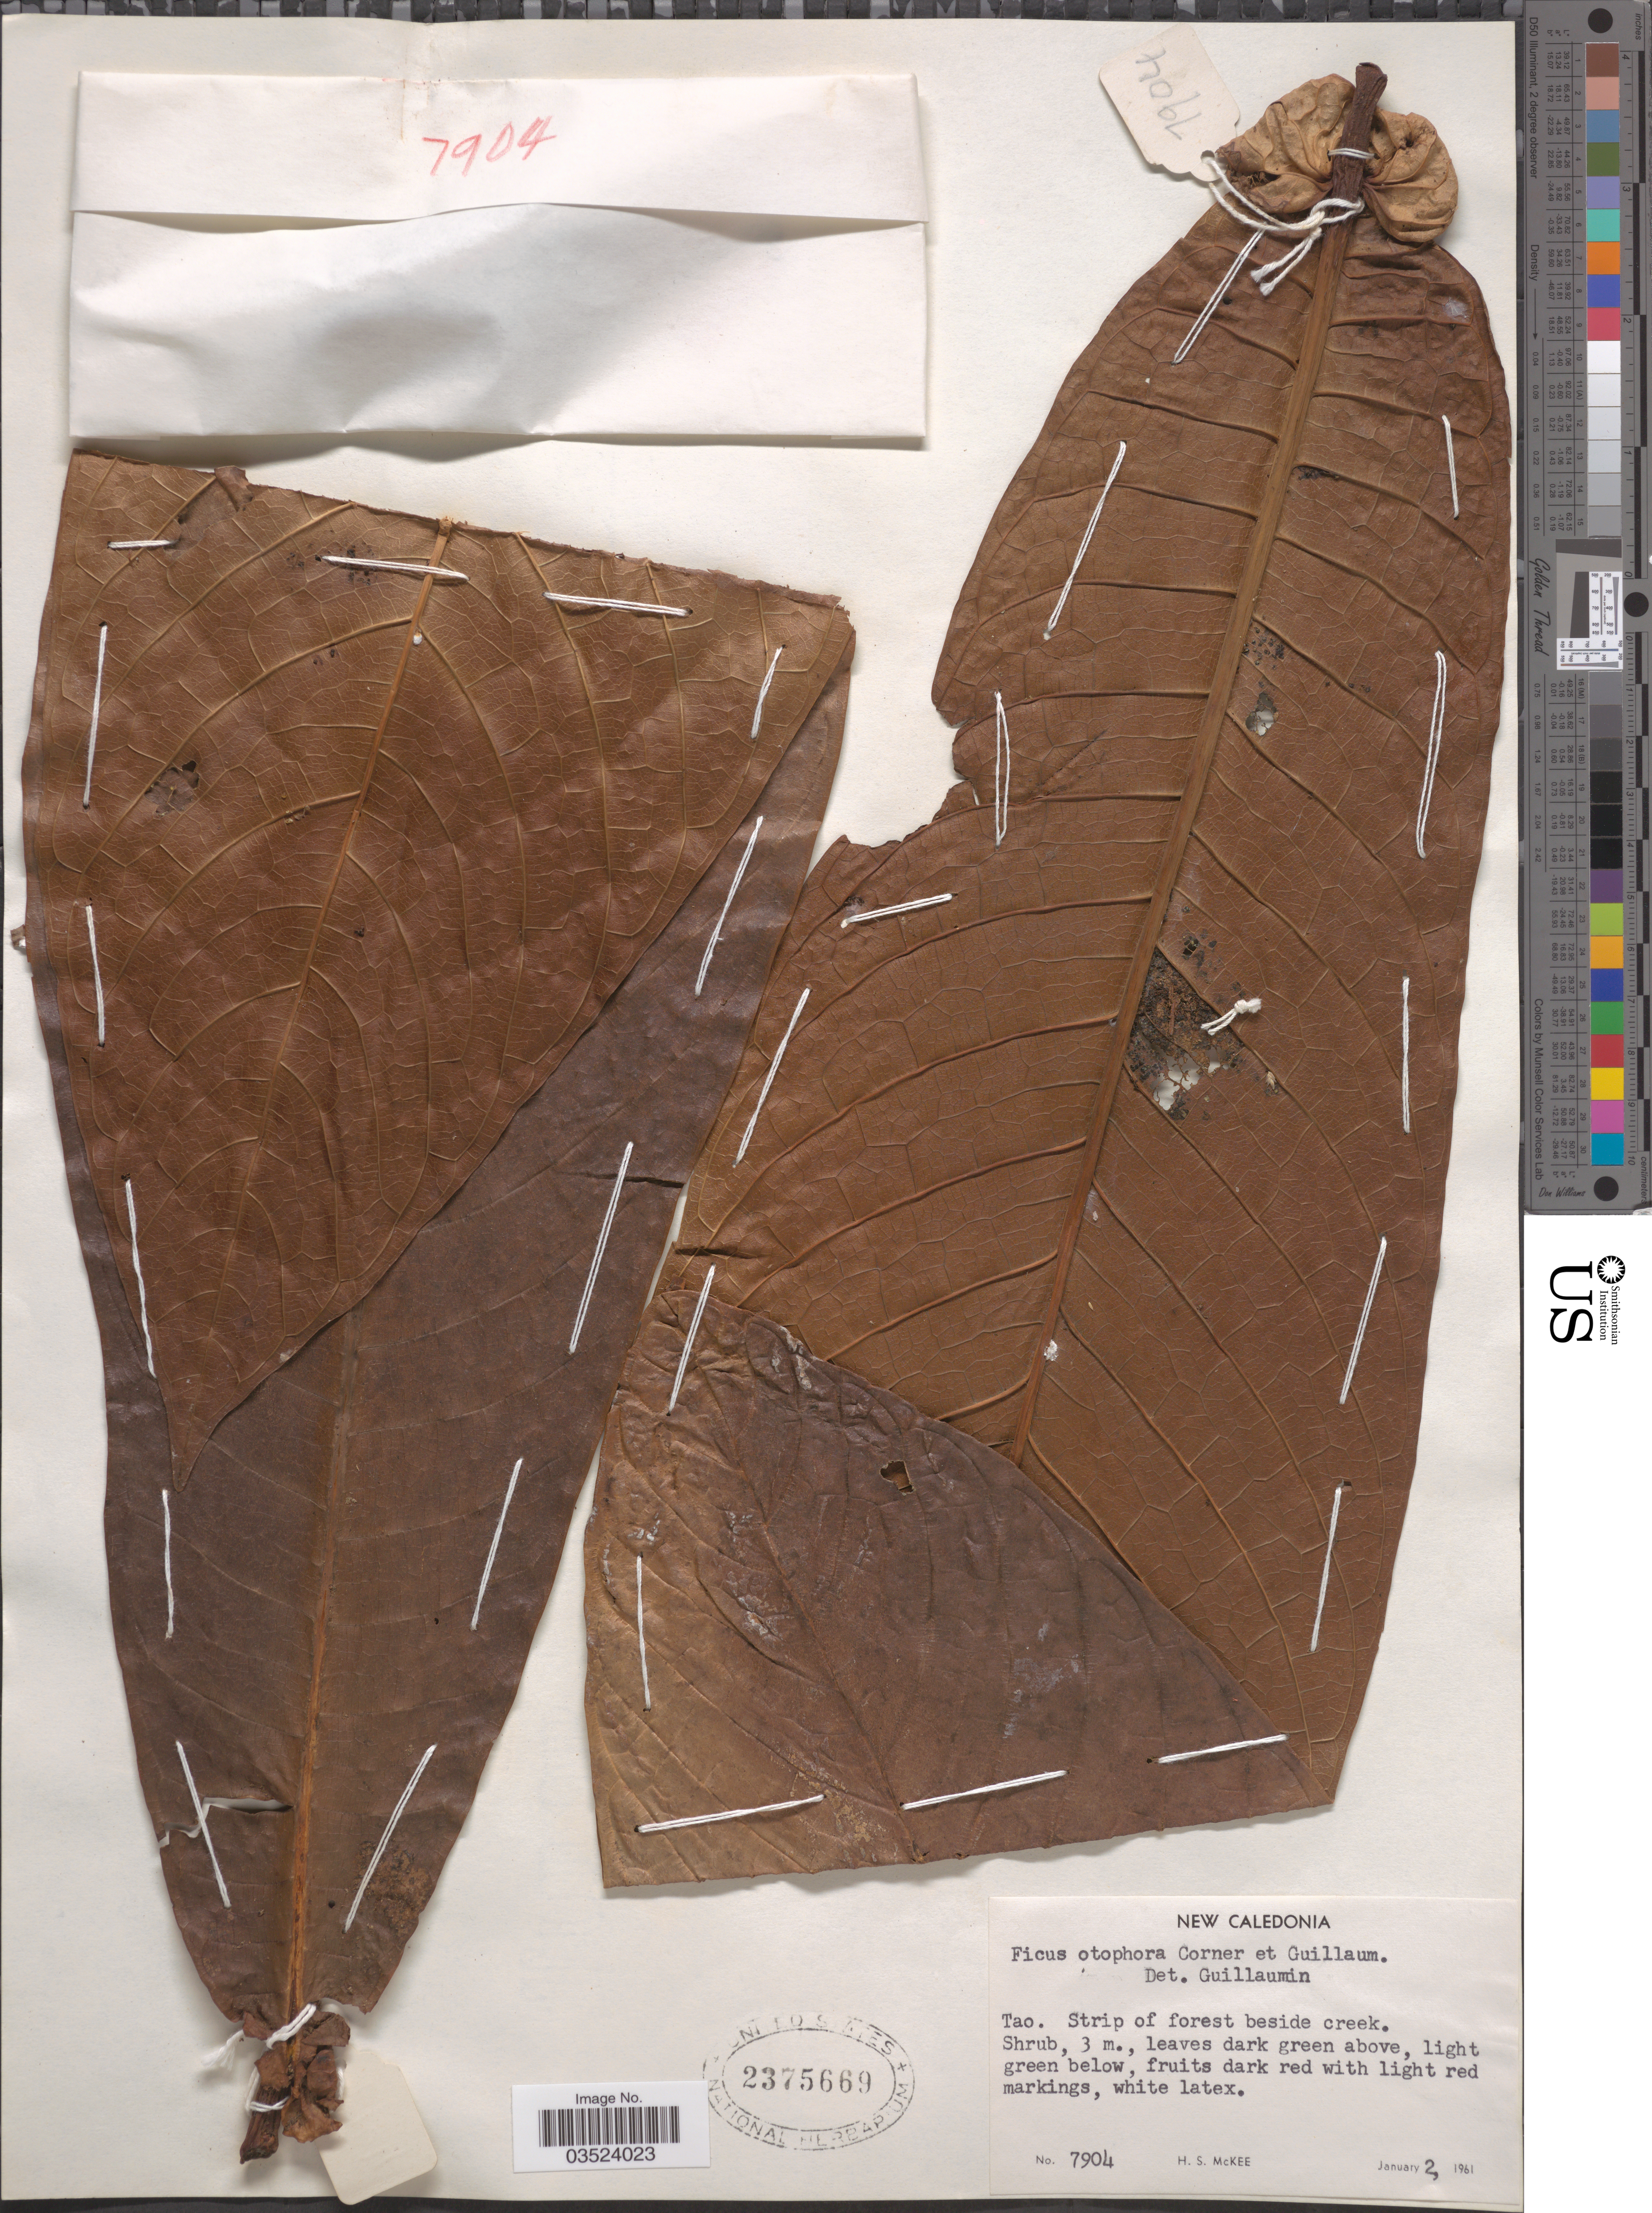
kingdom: Plantae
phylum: Tracheophyta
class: Magnoliopsida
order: Rosales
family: Moraceae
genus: Ficus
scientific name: Ficus otophora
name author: Corner & Guillaumin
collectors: H. S. McKee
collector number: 7904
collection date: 1961-01-02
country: New Caledonia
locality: New Caledonia. Tao. Strip of forest beside creek.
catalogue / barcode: US 2375669